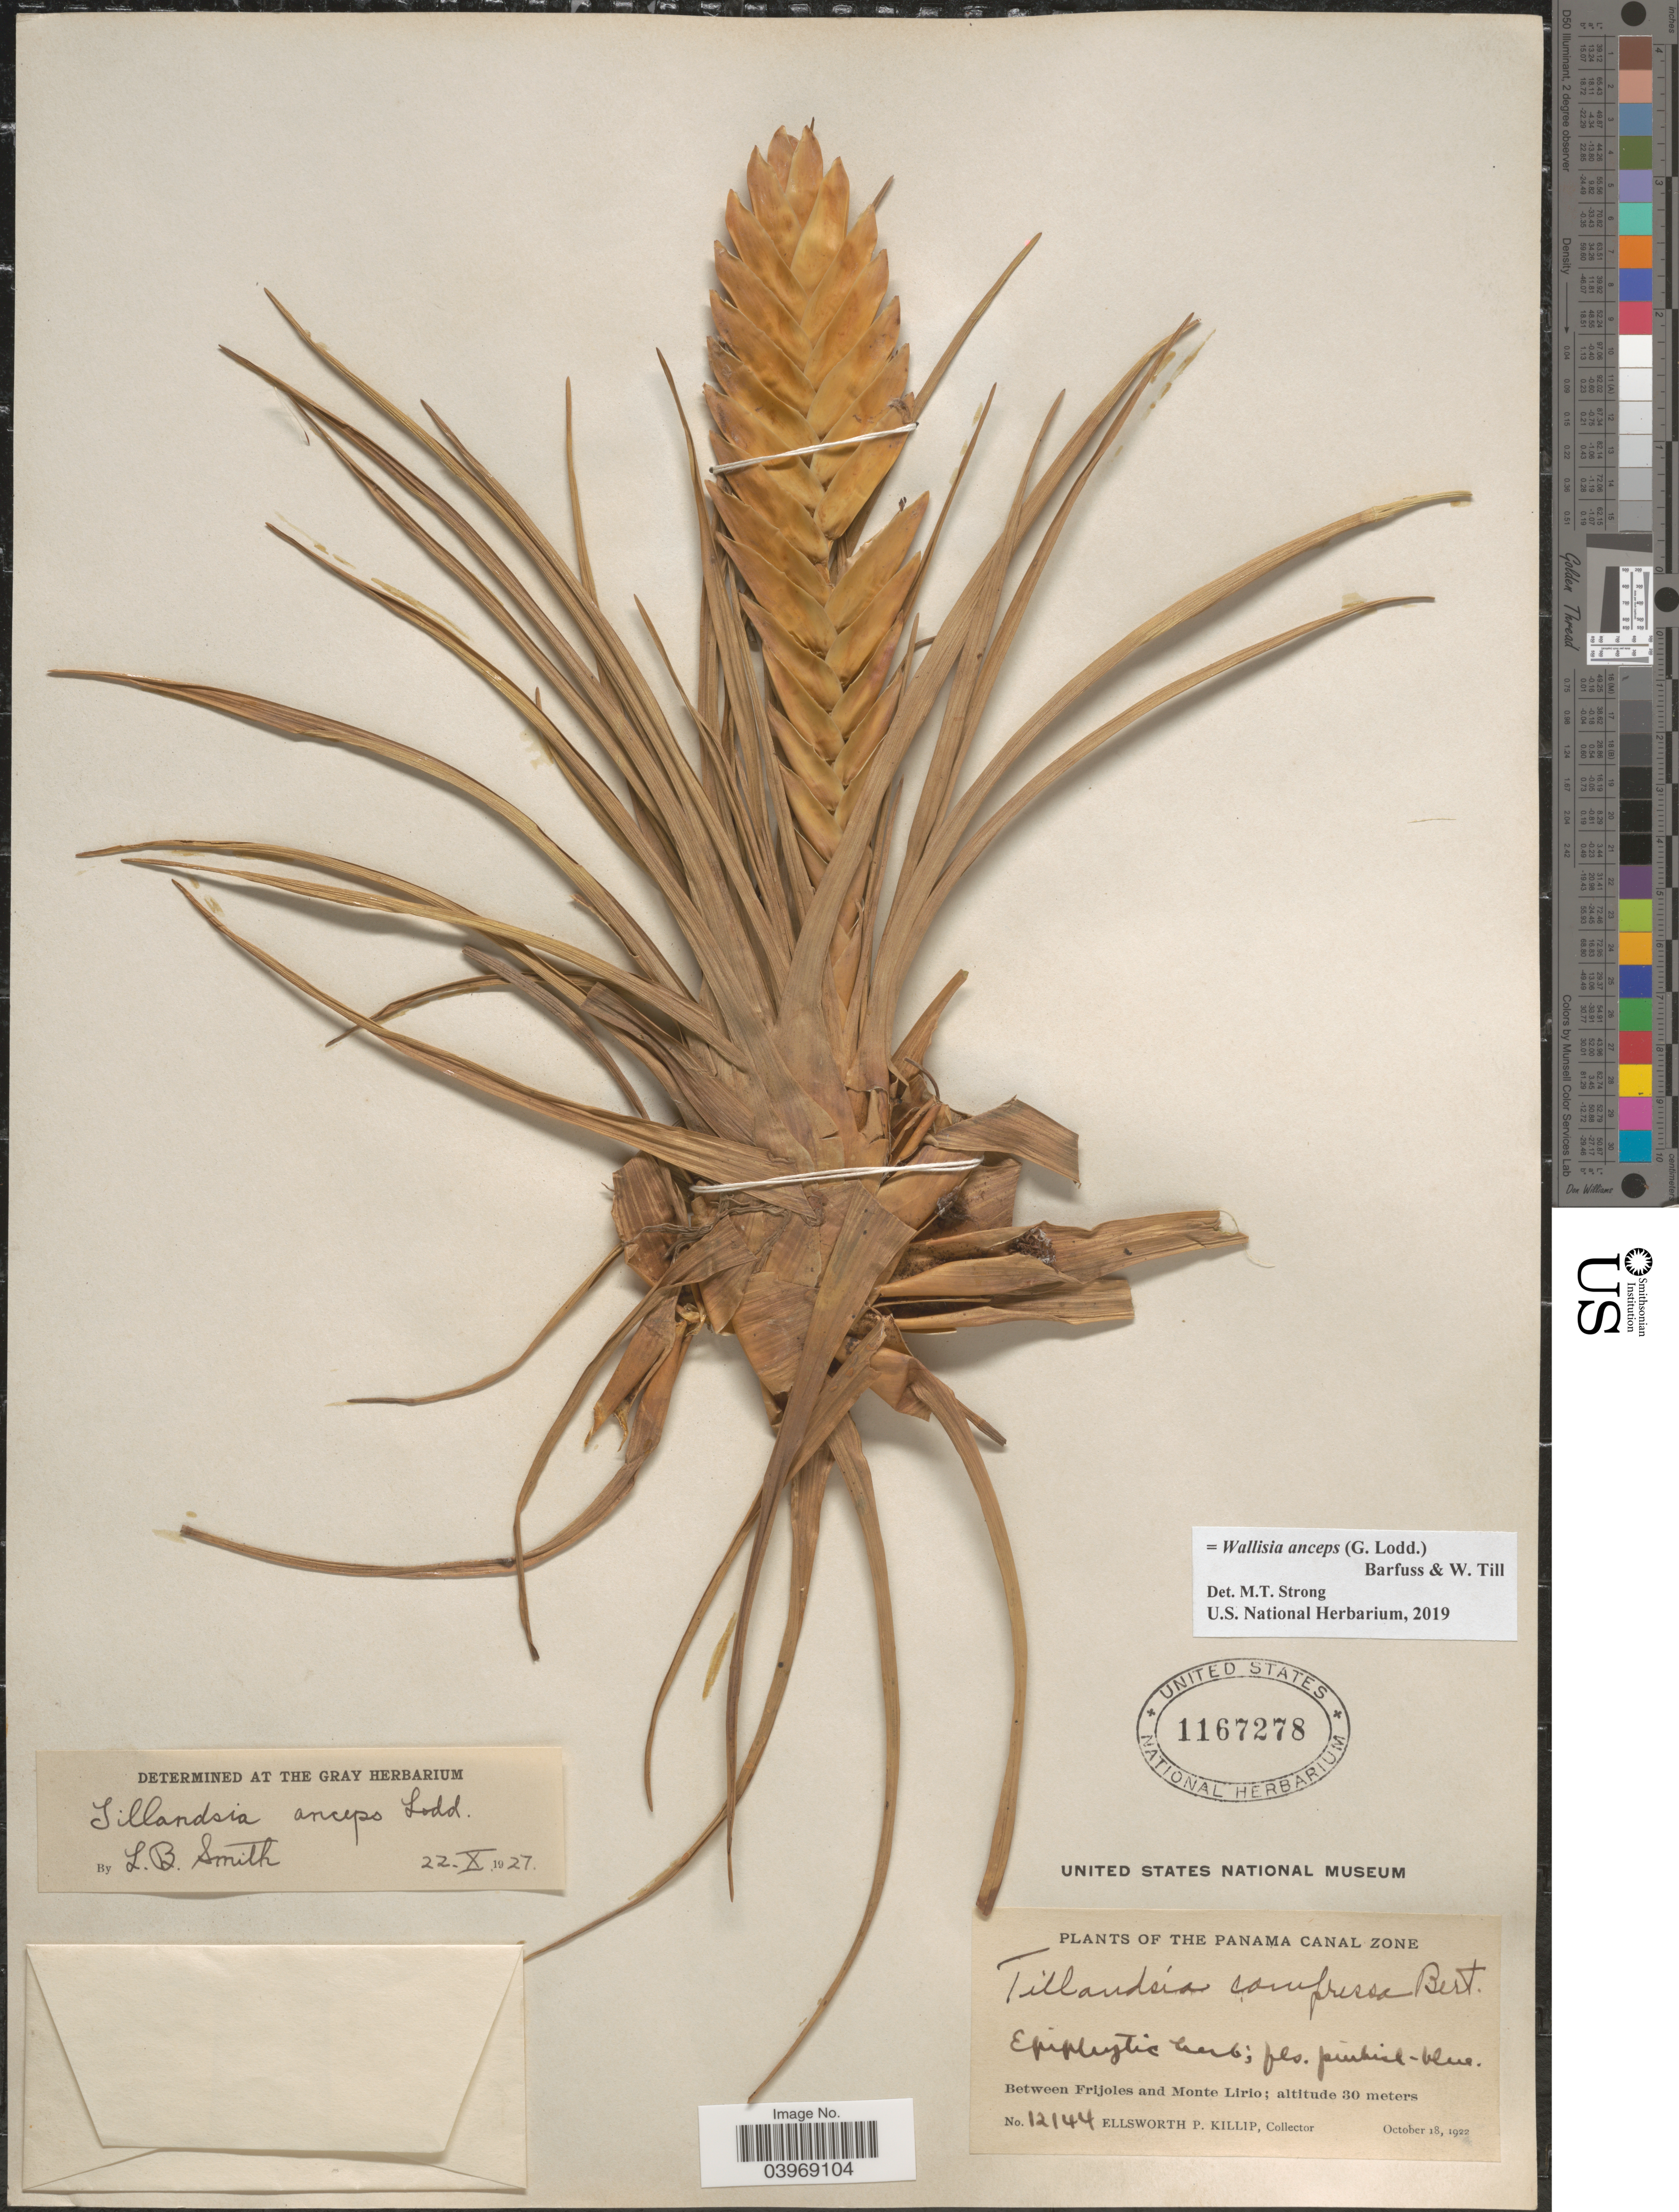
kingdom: Plantae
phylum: Tracheophyta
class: Liliopsida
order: Poales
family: Bromeliaceae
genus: Wallisia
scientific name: Wallisia anceps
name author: (G. Lodd.) Barfuss & W. Till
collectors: E. P. Killip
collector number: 12144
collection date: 1922-10-18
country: Panama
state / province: Colón / Panamá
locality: The Panama Canal Zone. Between Frijoles and Monte Lirio.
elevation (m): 30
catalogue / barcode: US 1167278